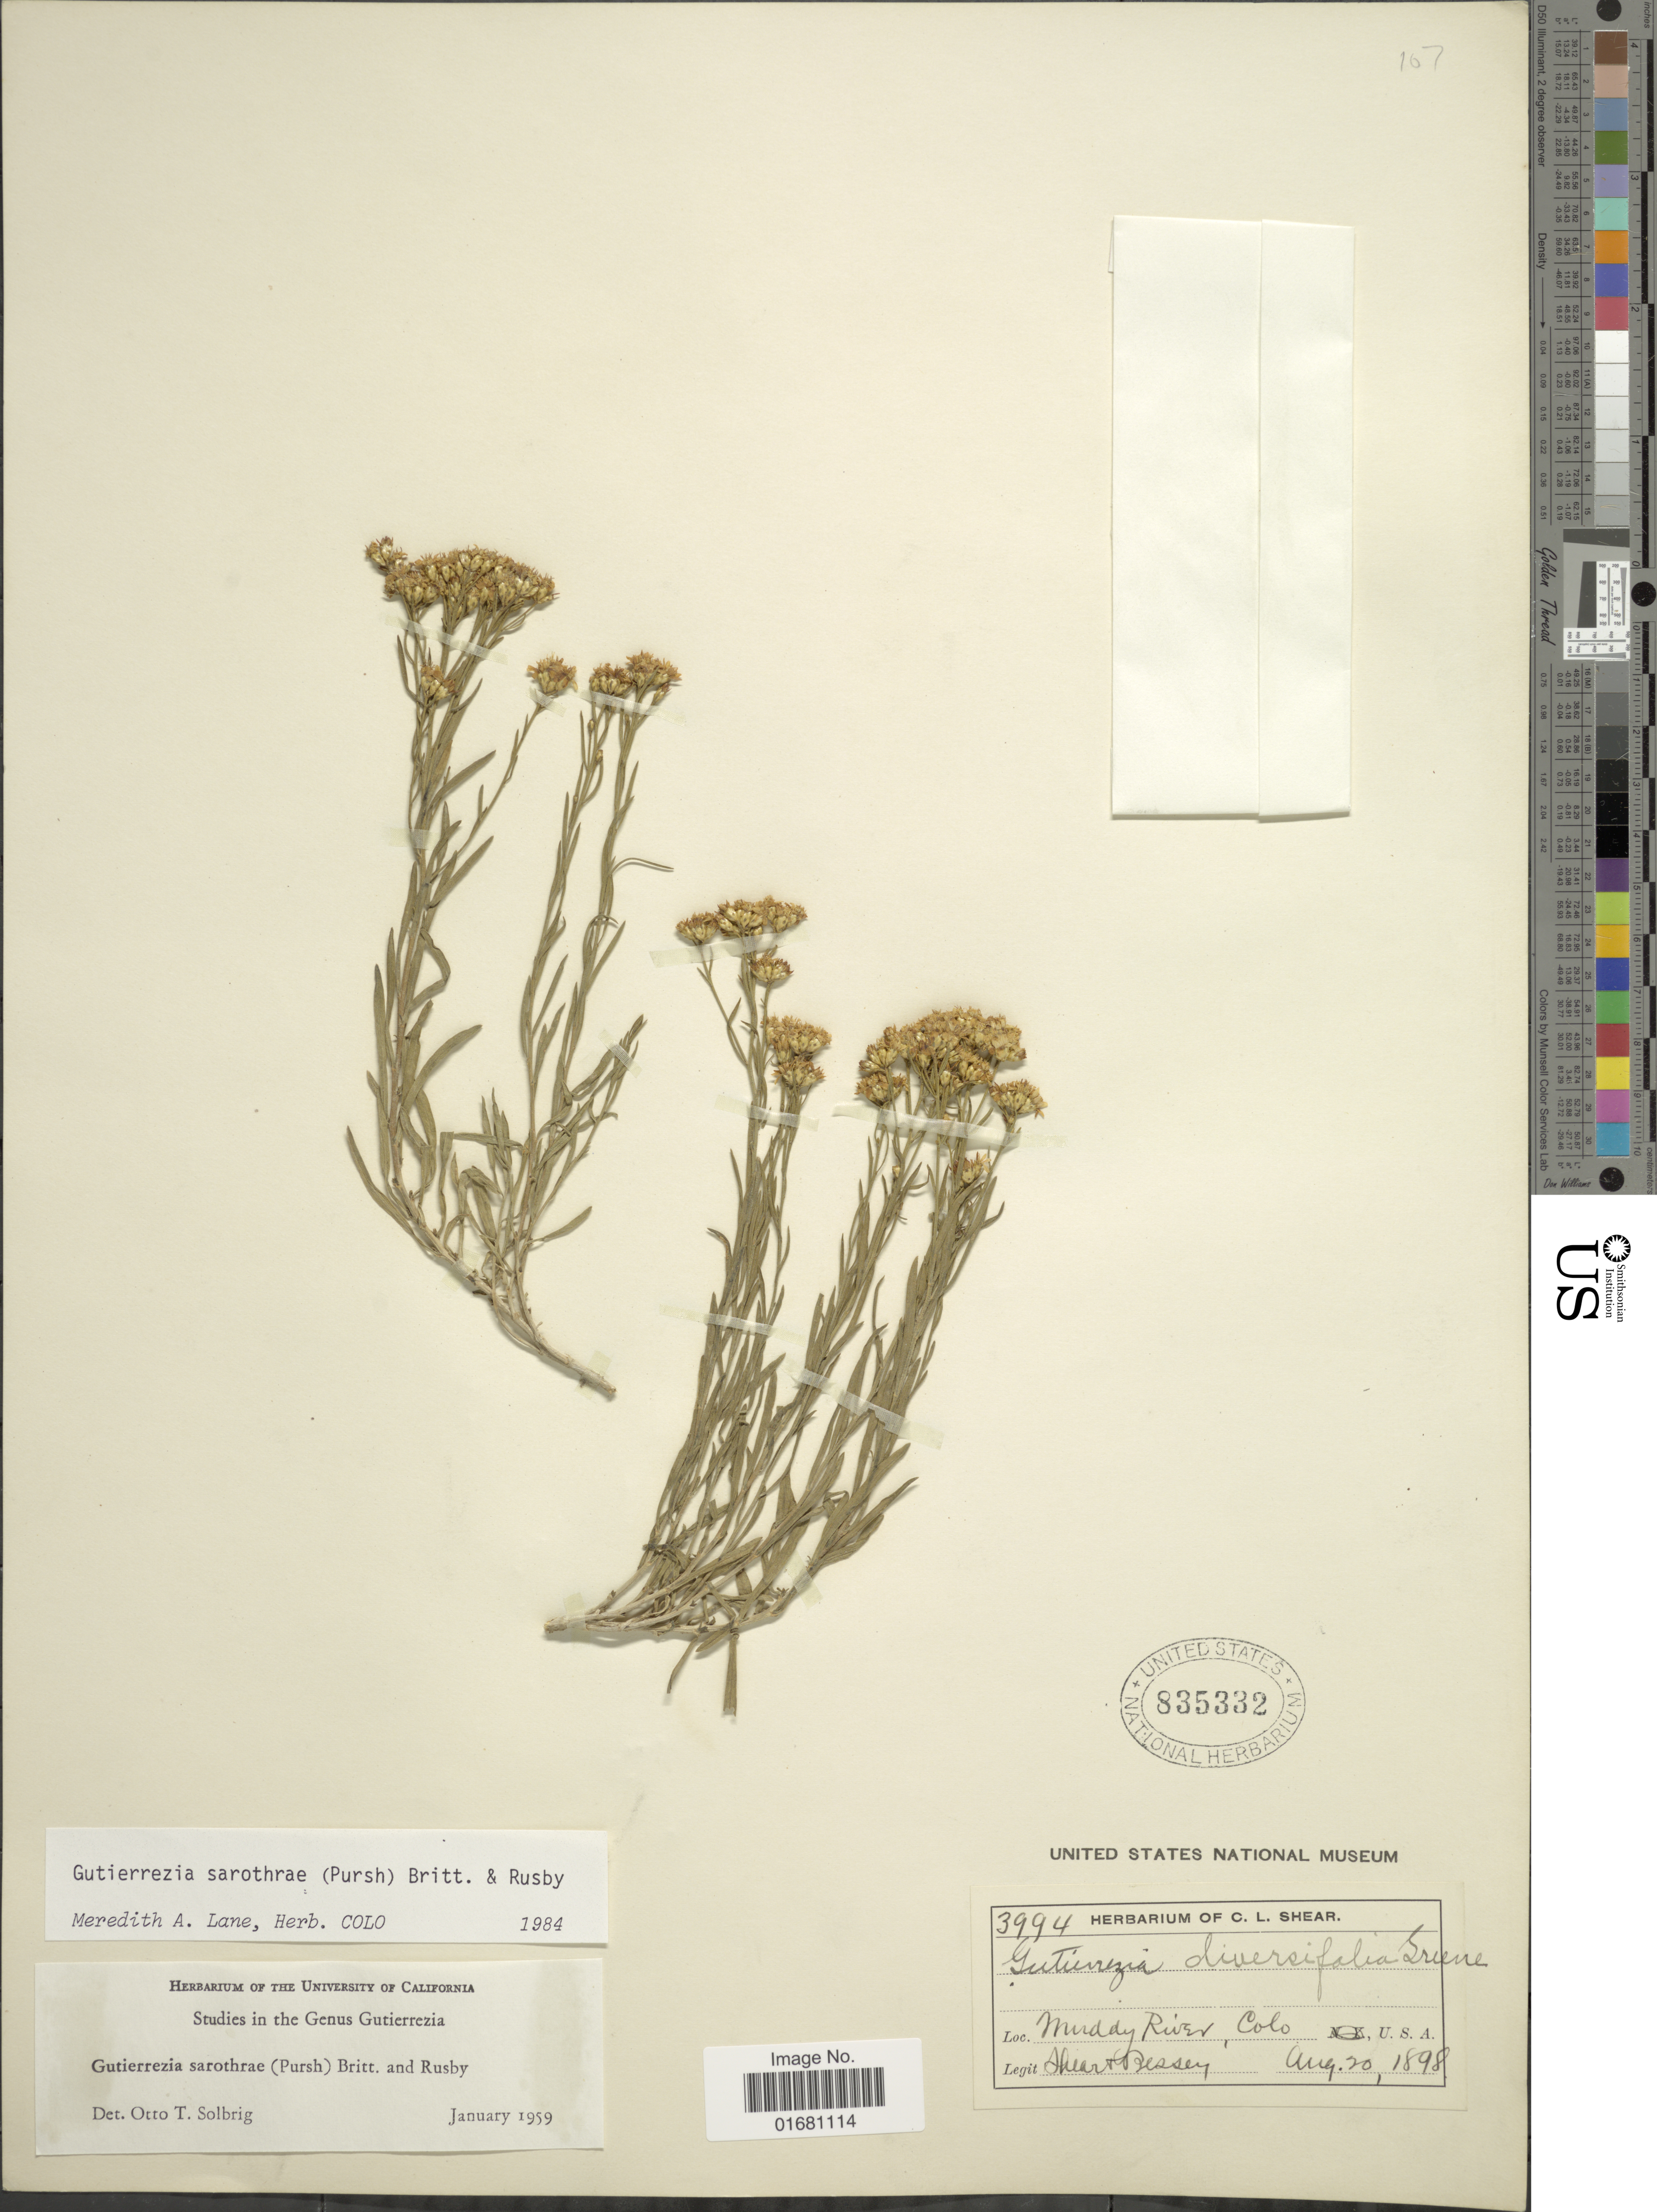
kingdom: Plantae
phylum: Tracheophyta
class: Magnoliopsida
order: Asterales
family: Asteraceae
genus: Gutierrezia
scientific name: Gutierrezia sarothrae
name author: (Pursh) Britton & Rusby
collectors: -- Shear & -. Bessey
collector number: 3994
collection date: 1898-08-20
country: United States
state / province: Colorado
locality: Muddy River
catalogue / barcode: US 835332